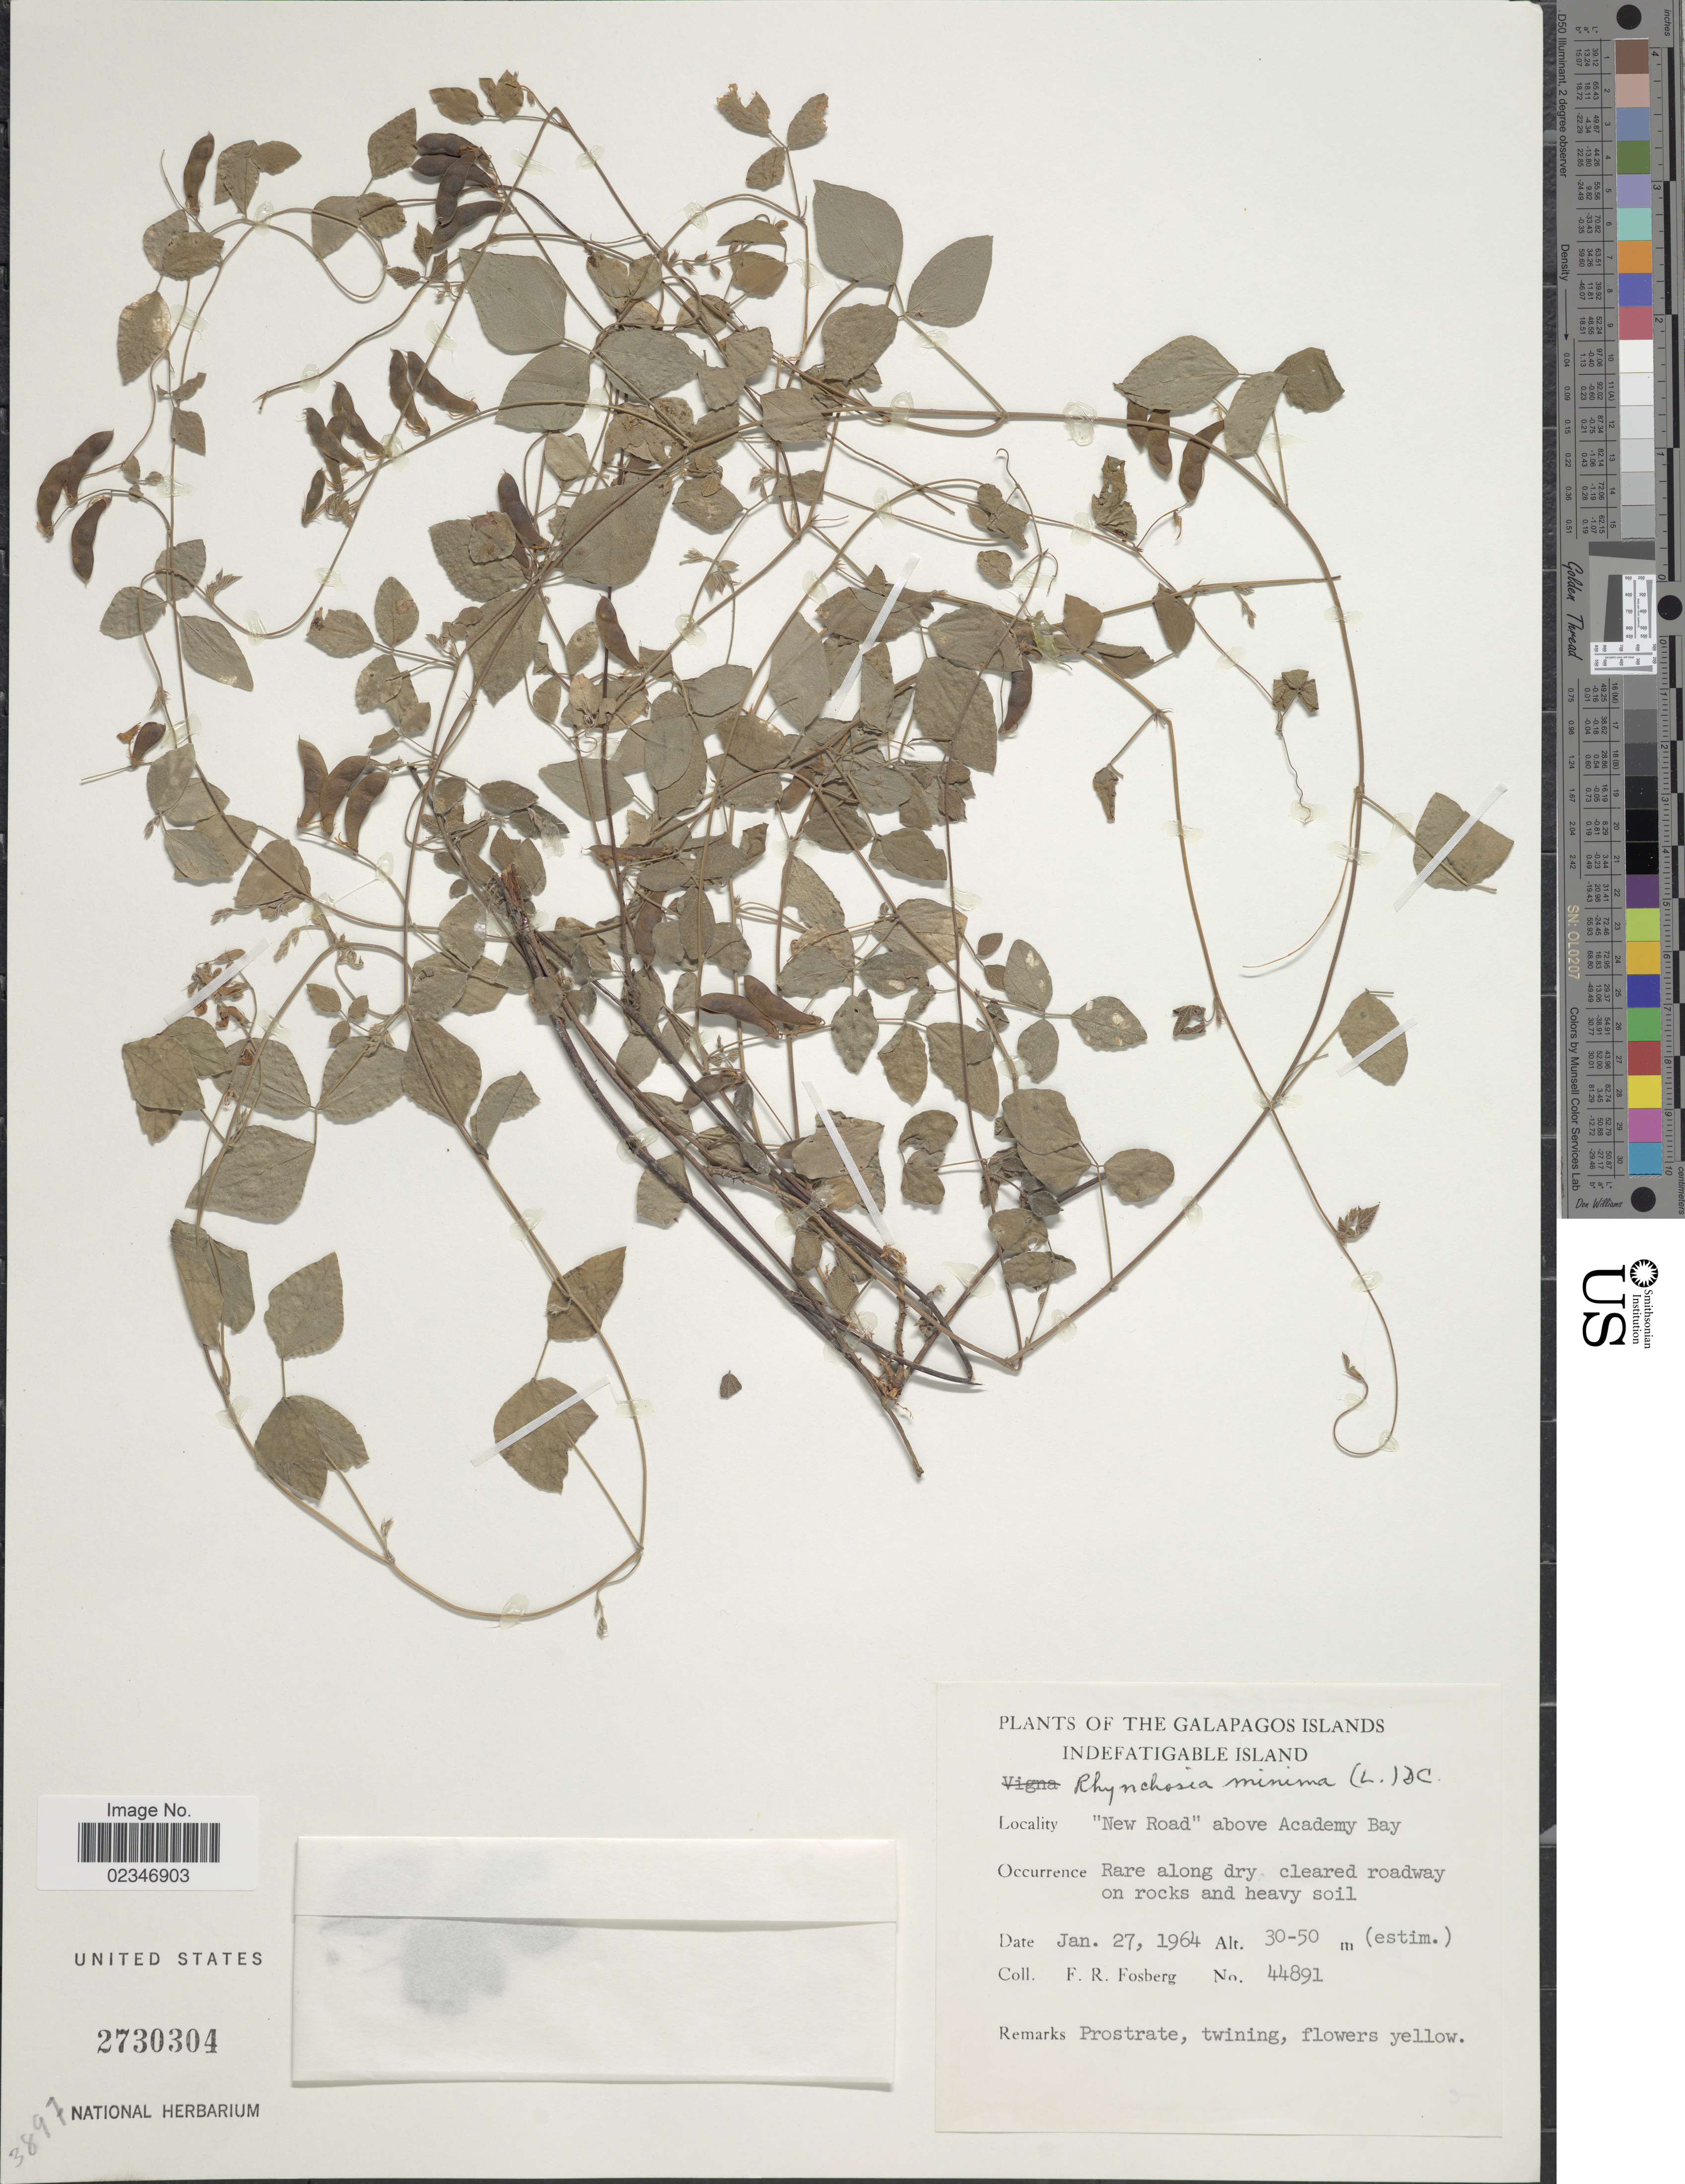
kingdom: Plantae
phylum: Tracheophyta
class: Magnoliopsida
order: Fabales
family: Fabaceae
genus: Rhynchosia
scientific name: Rhynchosia minima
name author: (L.) DC.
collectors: F. R. Fosberg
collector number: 44891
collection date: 1964-01-27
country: Ecuador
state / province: Colón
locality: The Galapagos Islands, Indefatigable Island. New Road above Academy Bay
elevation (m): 30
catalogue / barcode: US 2730304